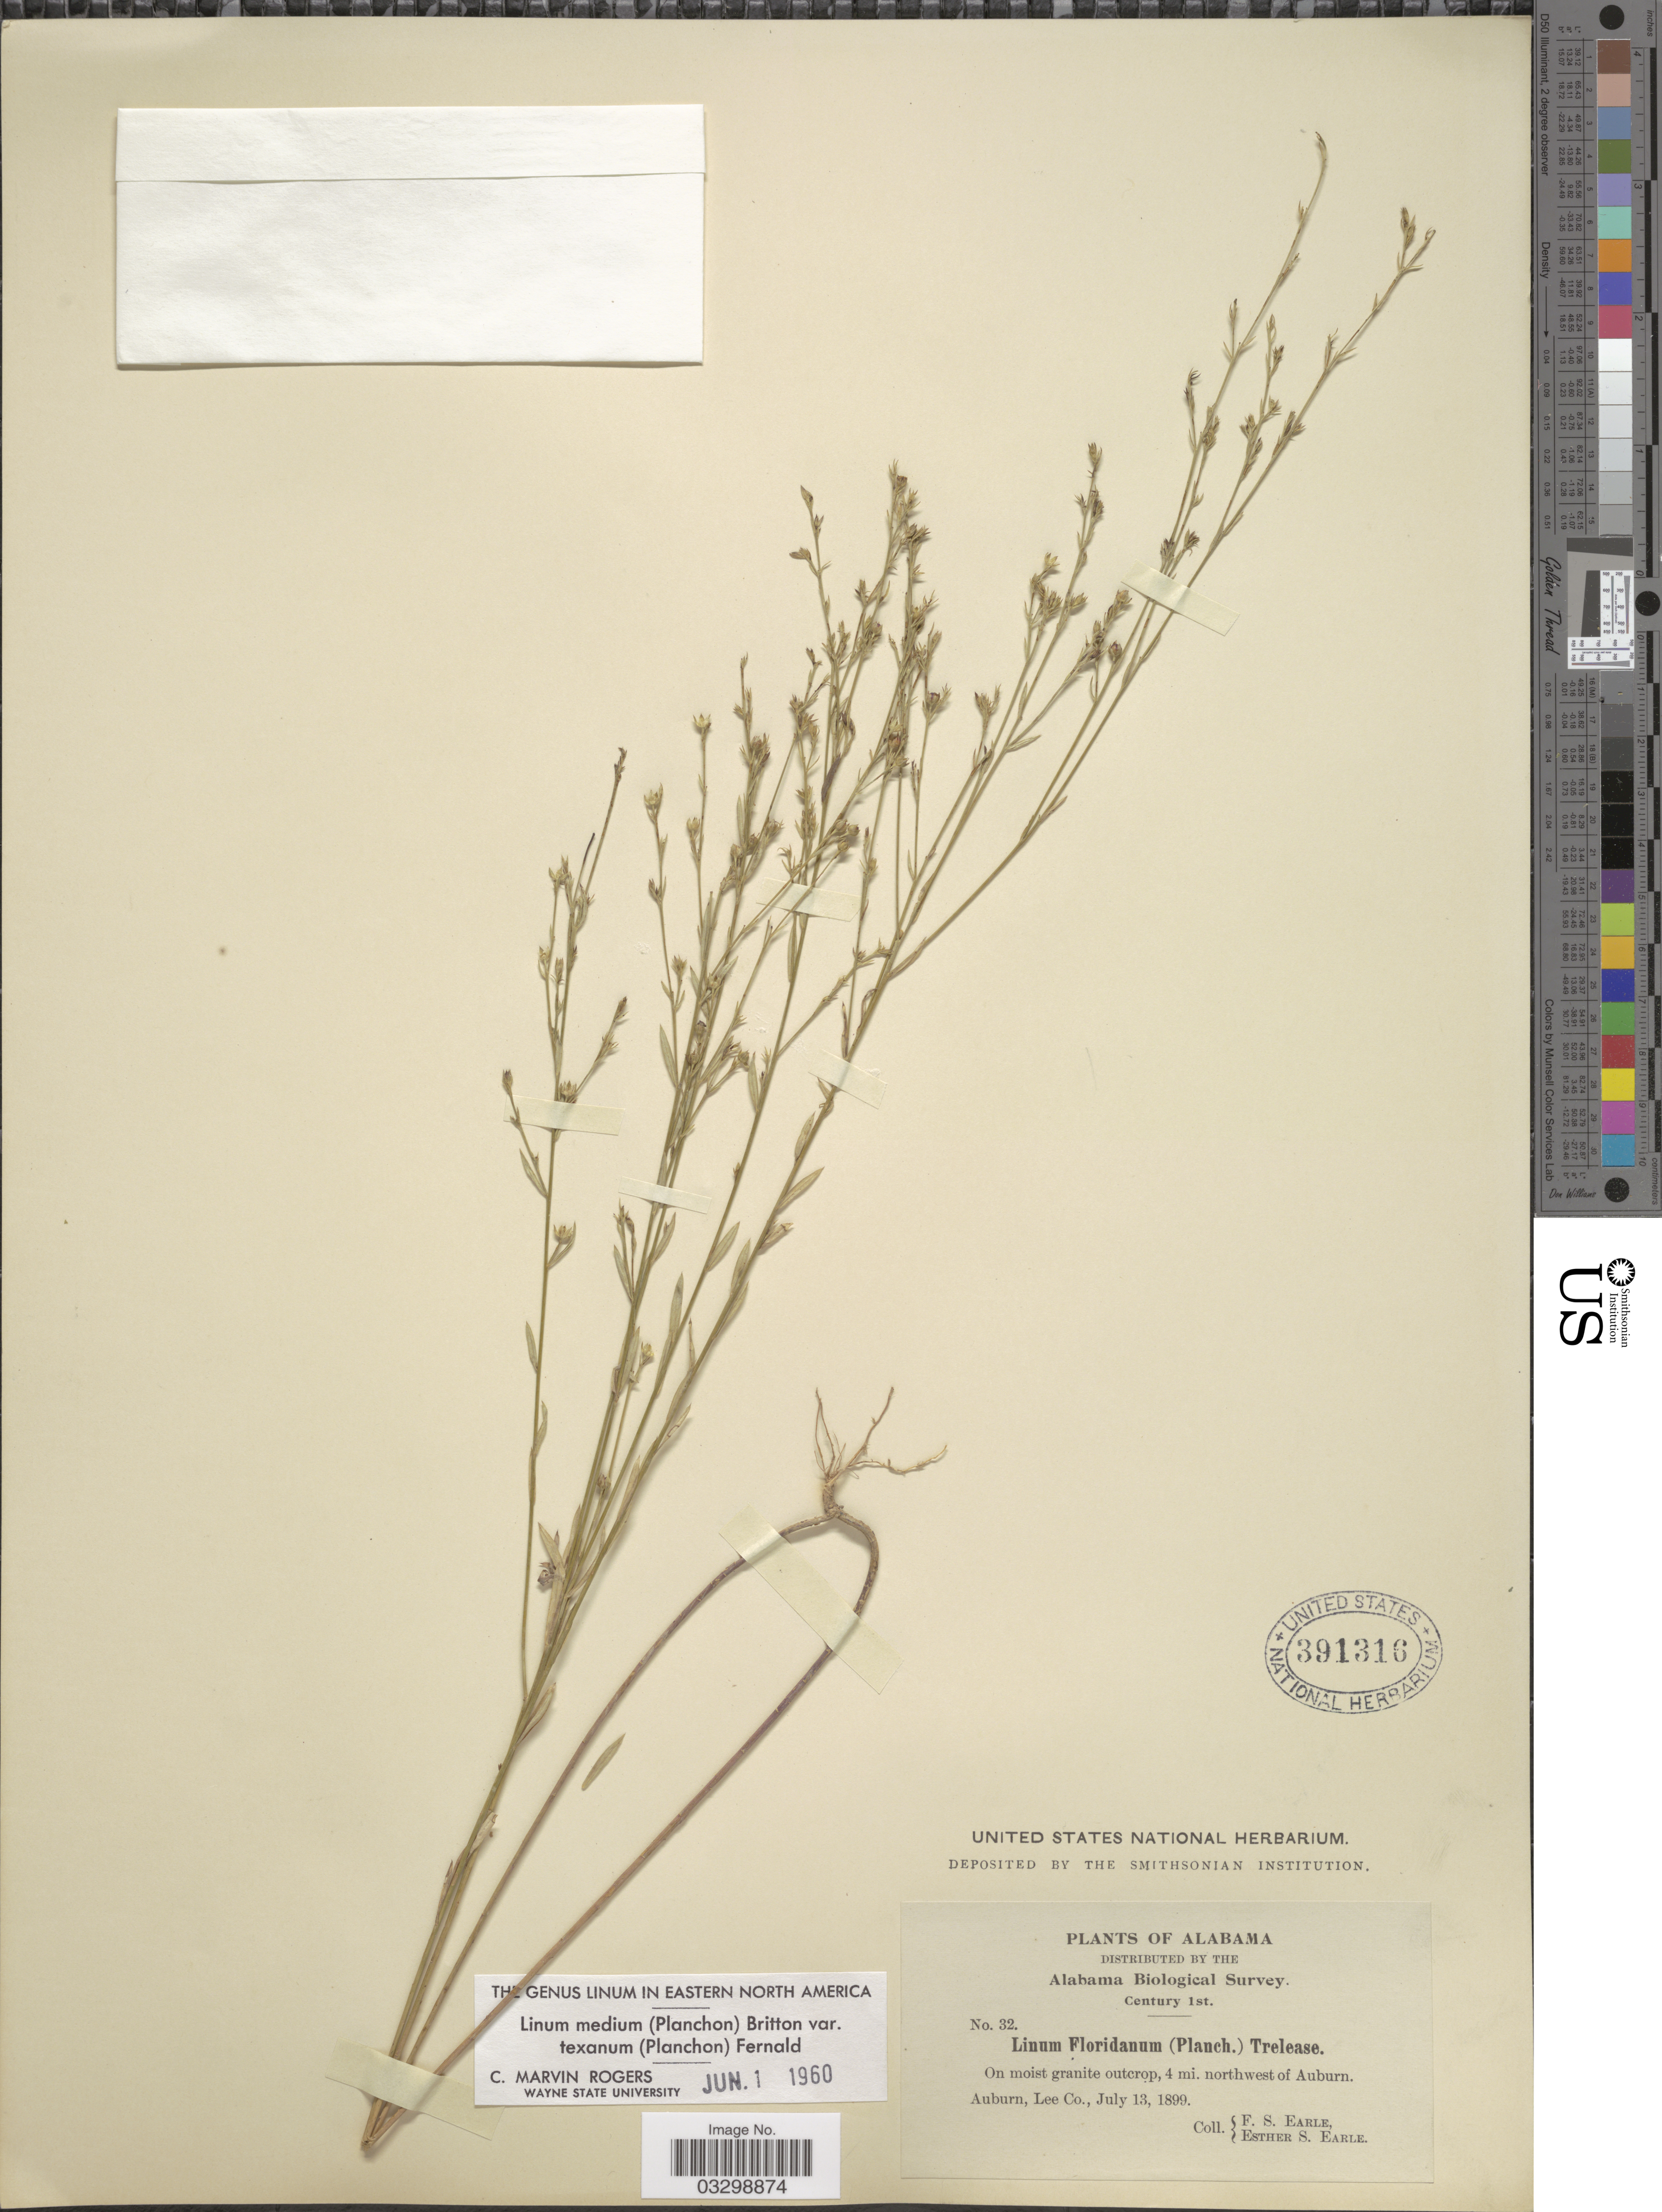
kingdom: Plantae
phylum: Tracheophyta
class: Magnoliopsida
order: Malpighiales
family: Linaceae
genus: Linum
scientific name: Linum medium var. texanum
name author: (Planch.) Fernald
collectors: F. S. Earle & E. S. Earle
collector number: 32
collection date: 1899-07-13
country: United States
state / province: Alabama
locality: On moist granite outcrop, 4 mi. northwest of Auburn. Auburn, Lee Co.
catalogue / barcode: US 391316